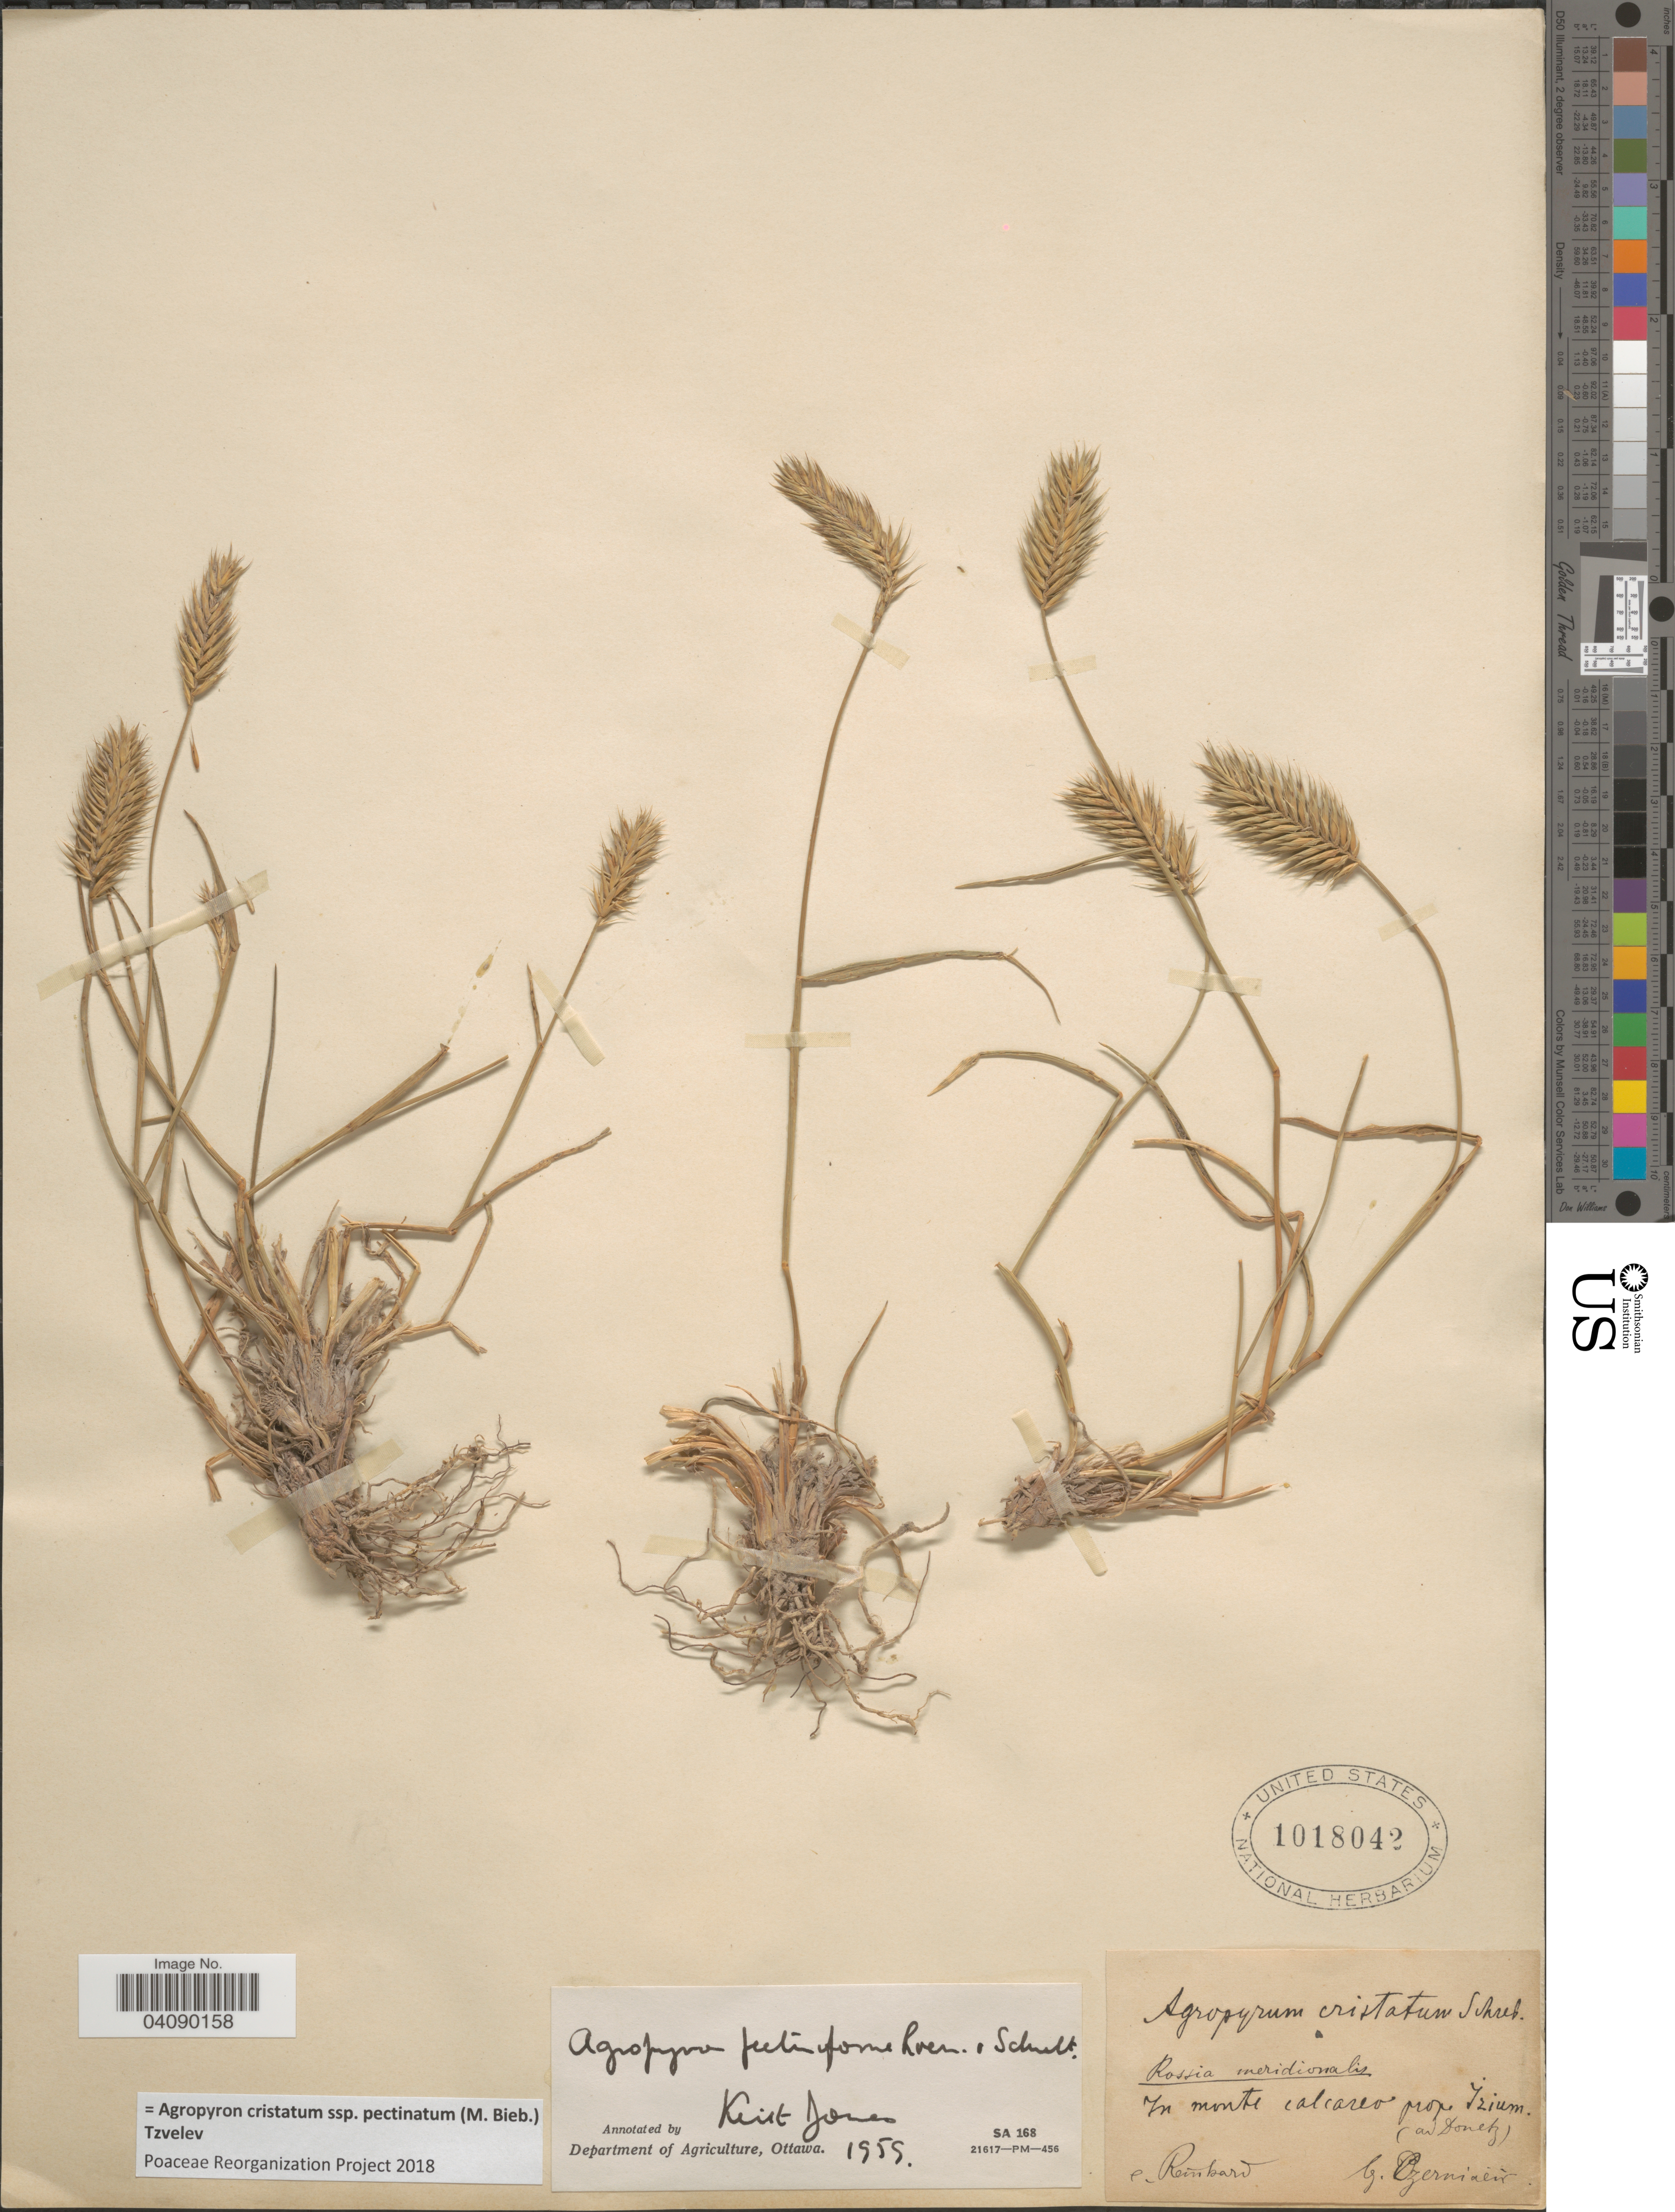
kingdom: Plantae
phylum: Tracheophyta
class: Liliopsida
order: Poales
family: Poaceae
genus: Agropyron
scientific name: Agropyron cristatum subsp. pectinatum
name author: (M. Bieb.) Tzvelev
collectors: Reinhard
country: Ukraine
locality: Rossia meridionalis. In monte calcareo prope Izium (ad Donetz).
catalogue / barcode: US 1018042